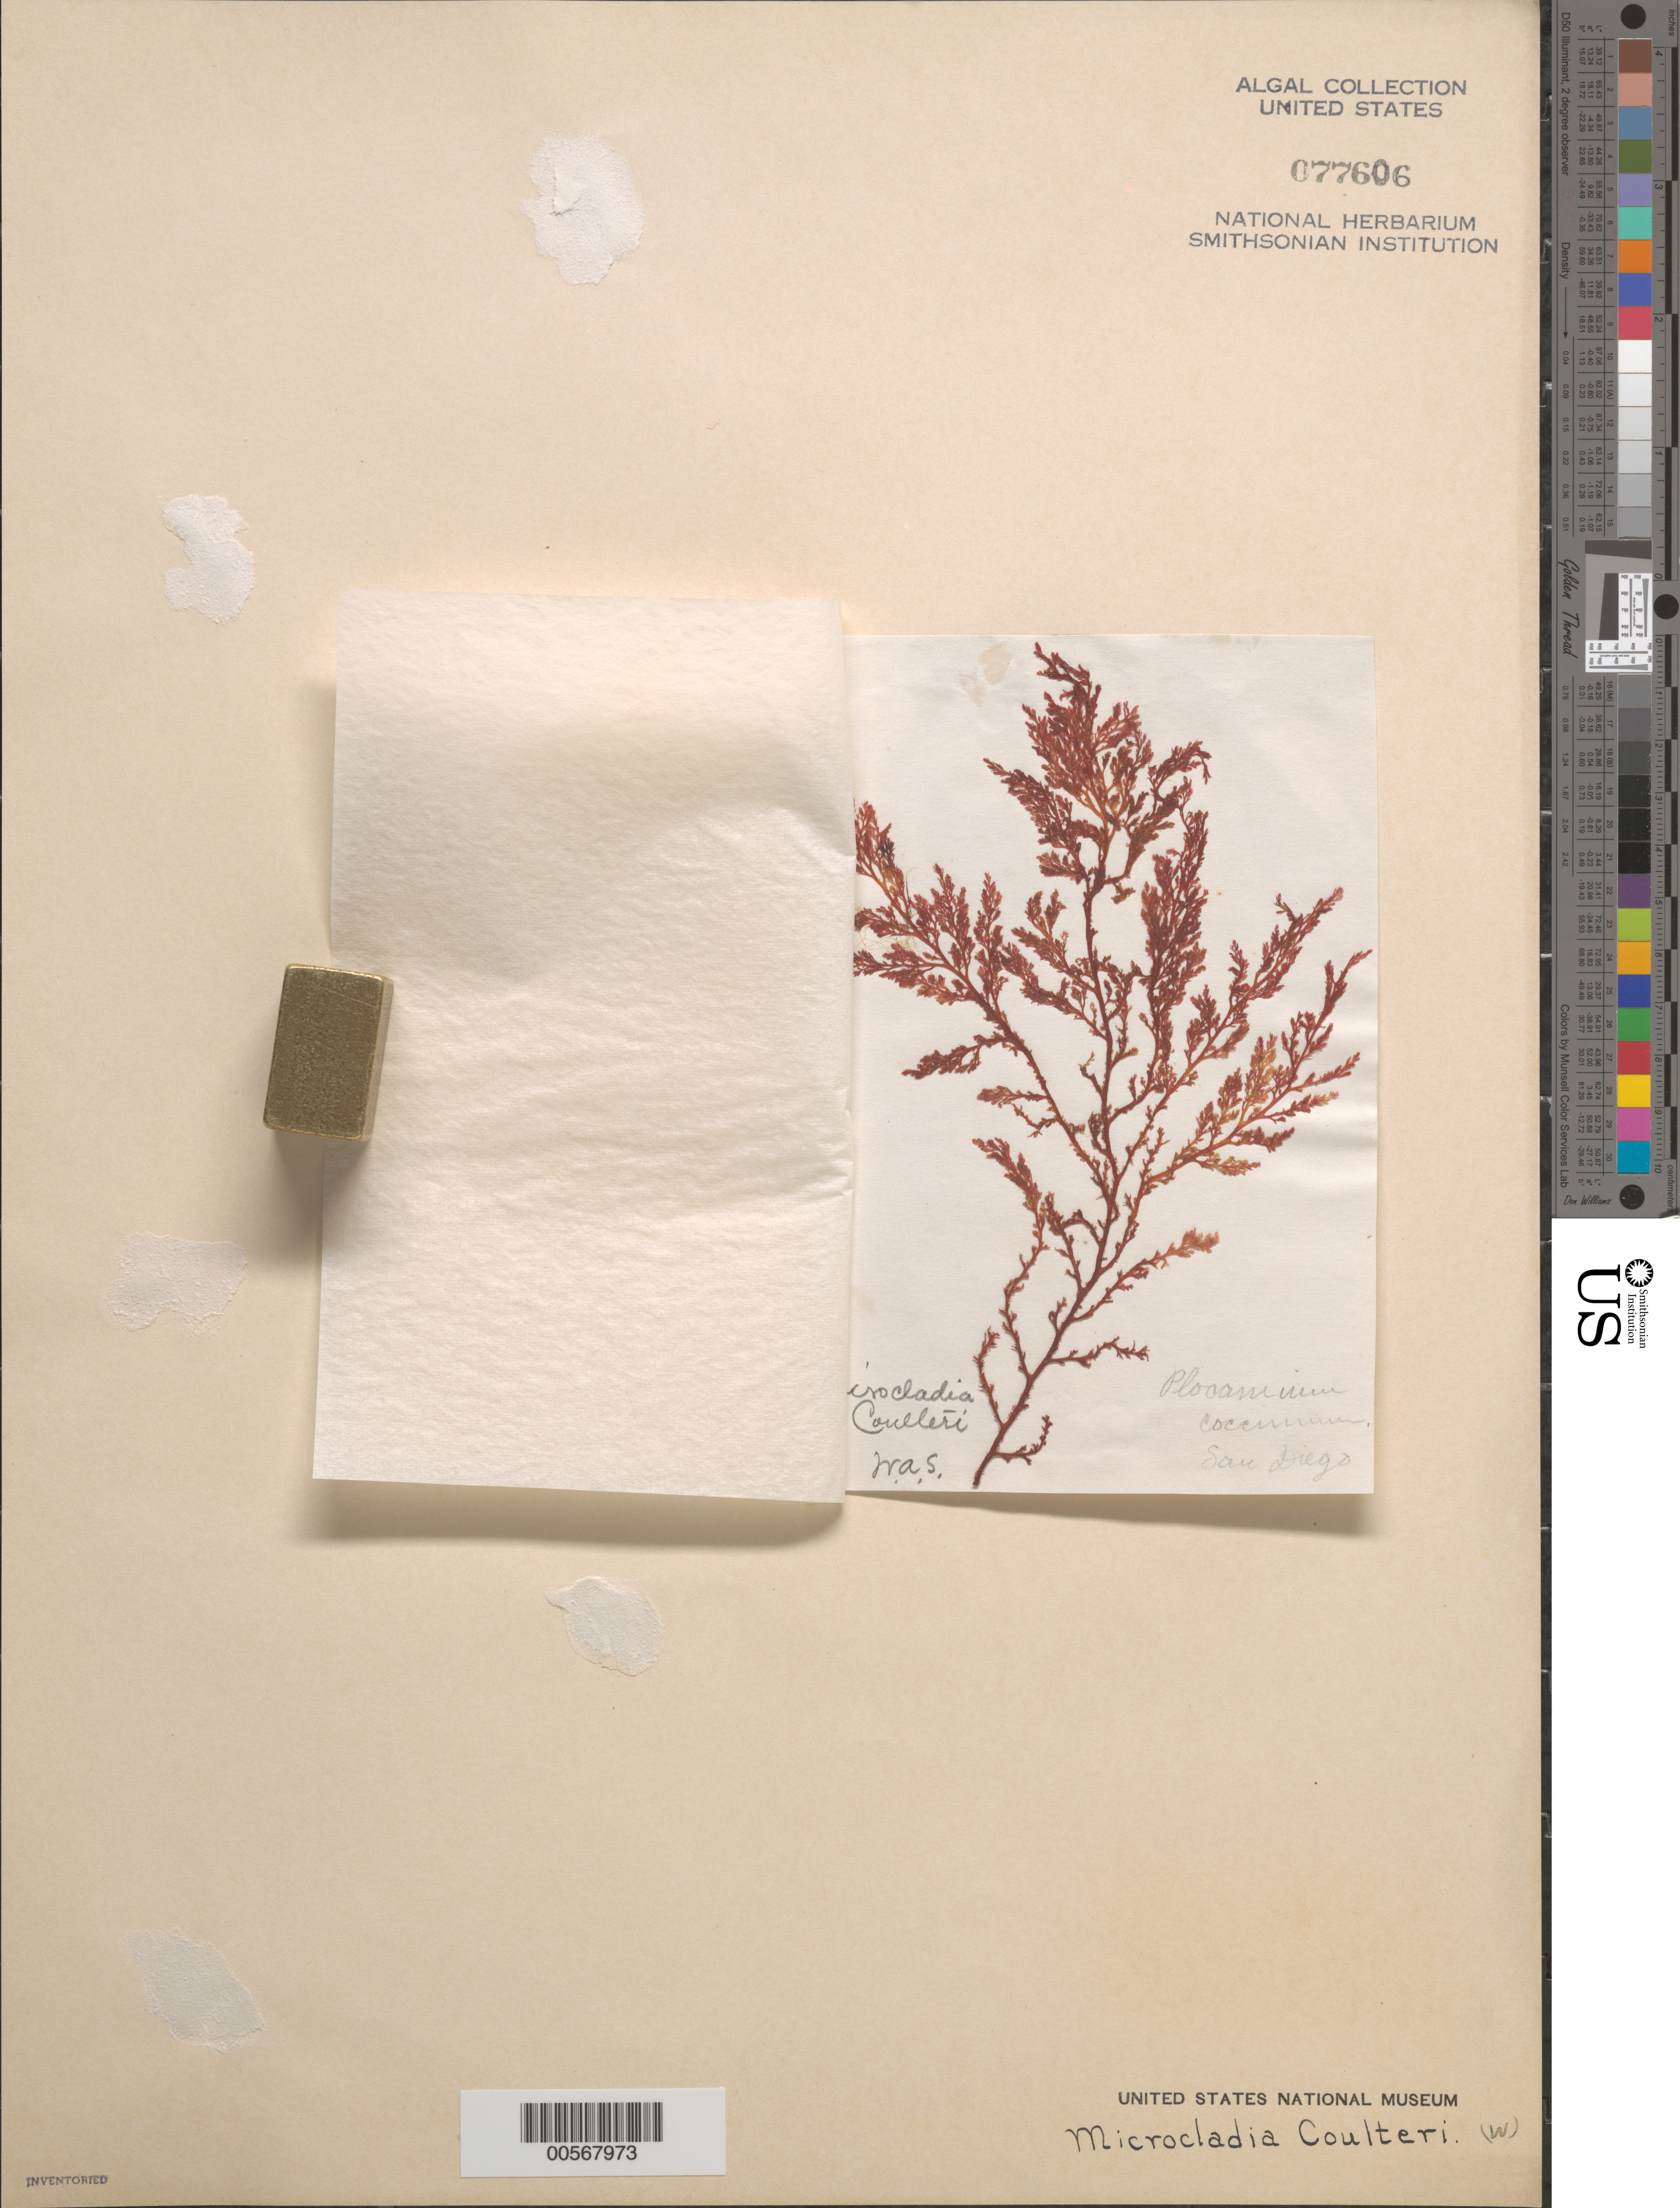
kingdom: Plantae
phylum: Rhodophyta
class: Florideophyceae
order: Ceramiales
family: Ceramiaceae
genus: Microcladia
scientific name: Microcladia coulteri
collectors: W. Setchell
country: United States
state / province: California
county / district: San Diego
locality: San Diego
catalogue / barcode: US 77606